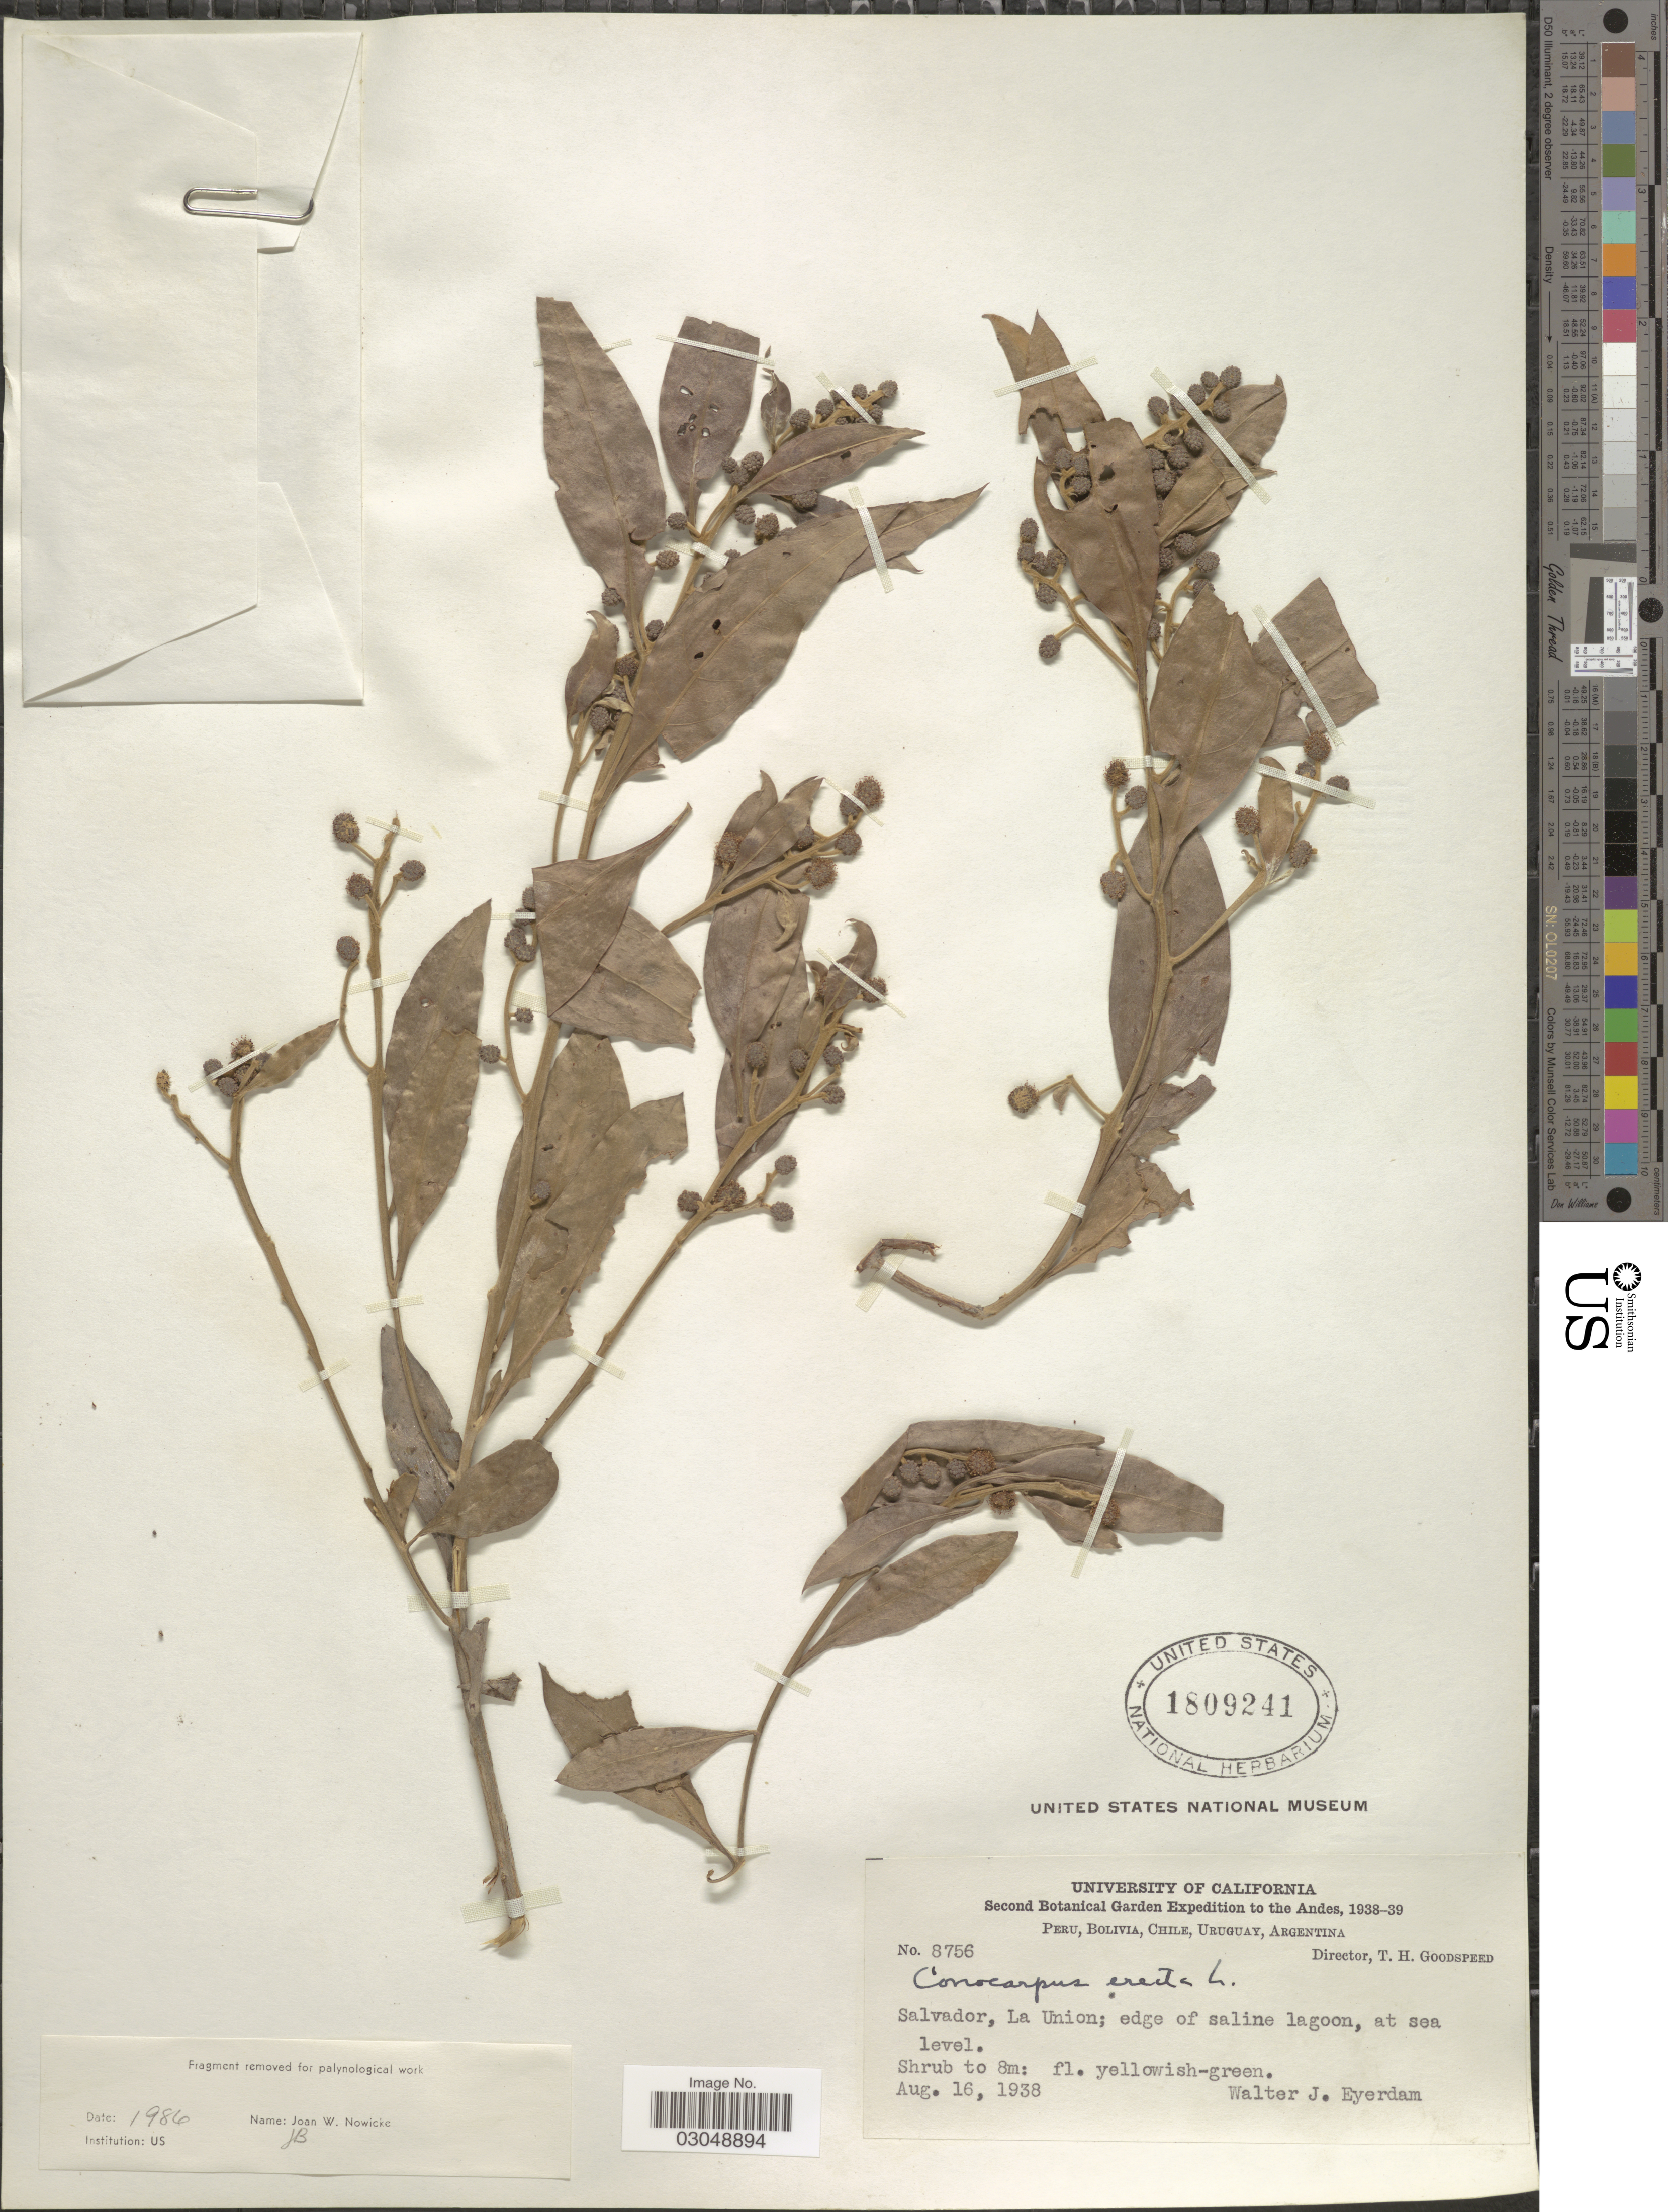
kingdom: Plantae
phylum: Tracheophyta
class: Magnoliopsida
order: Myrtales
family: Combretaceae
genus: Conocarpus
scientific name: Conocarpus erectus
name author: L.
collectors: W. J. Eyerdam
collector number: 8756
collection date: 1938-08-16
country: El Salvador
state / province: La Union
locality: La Union; edge of saline lagoon.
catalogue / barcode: US 1809241